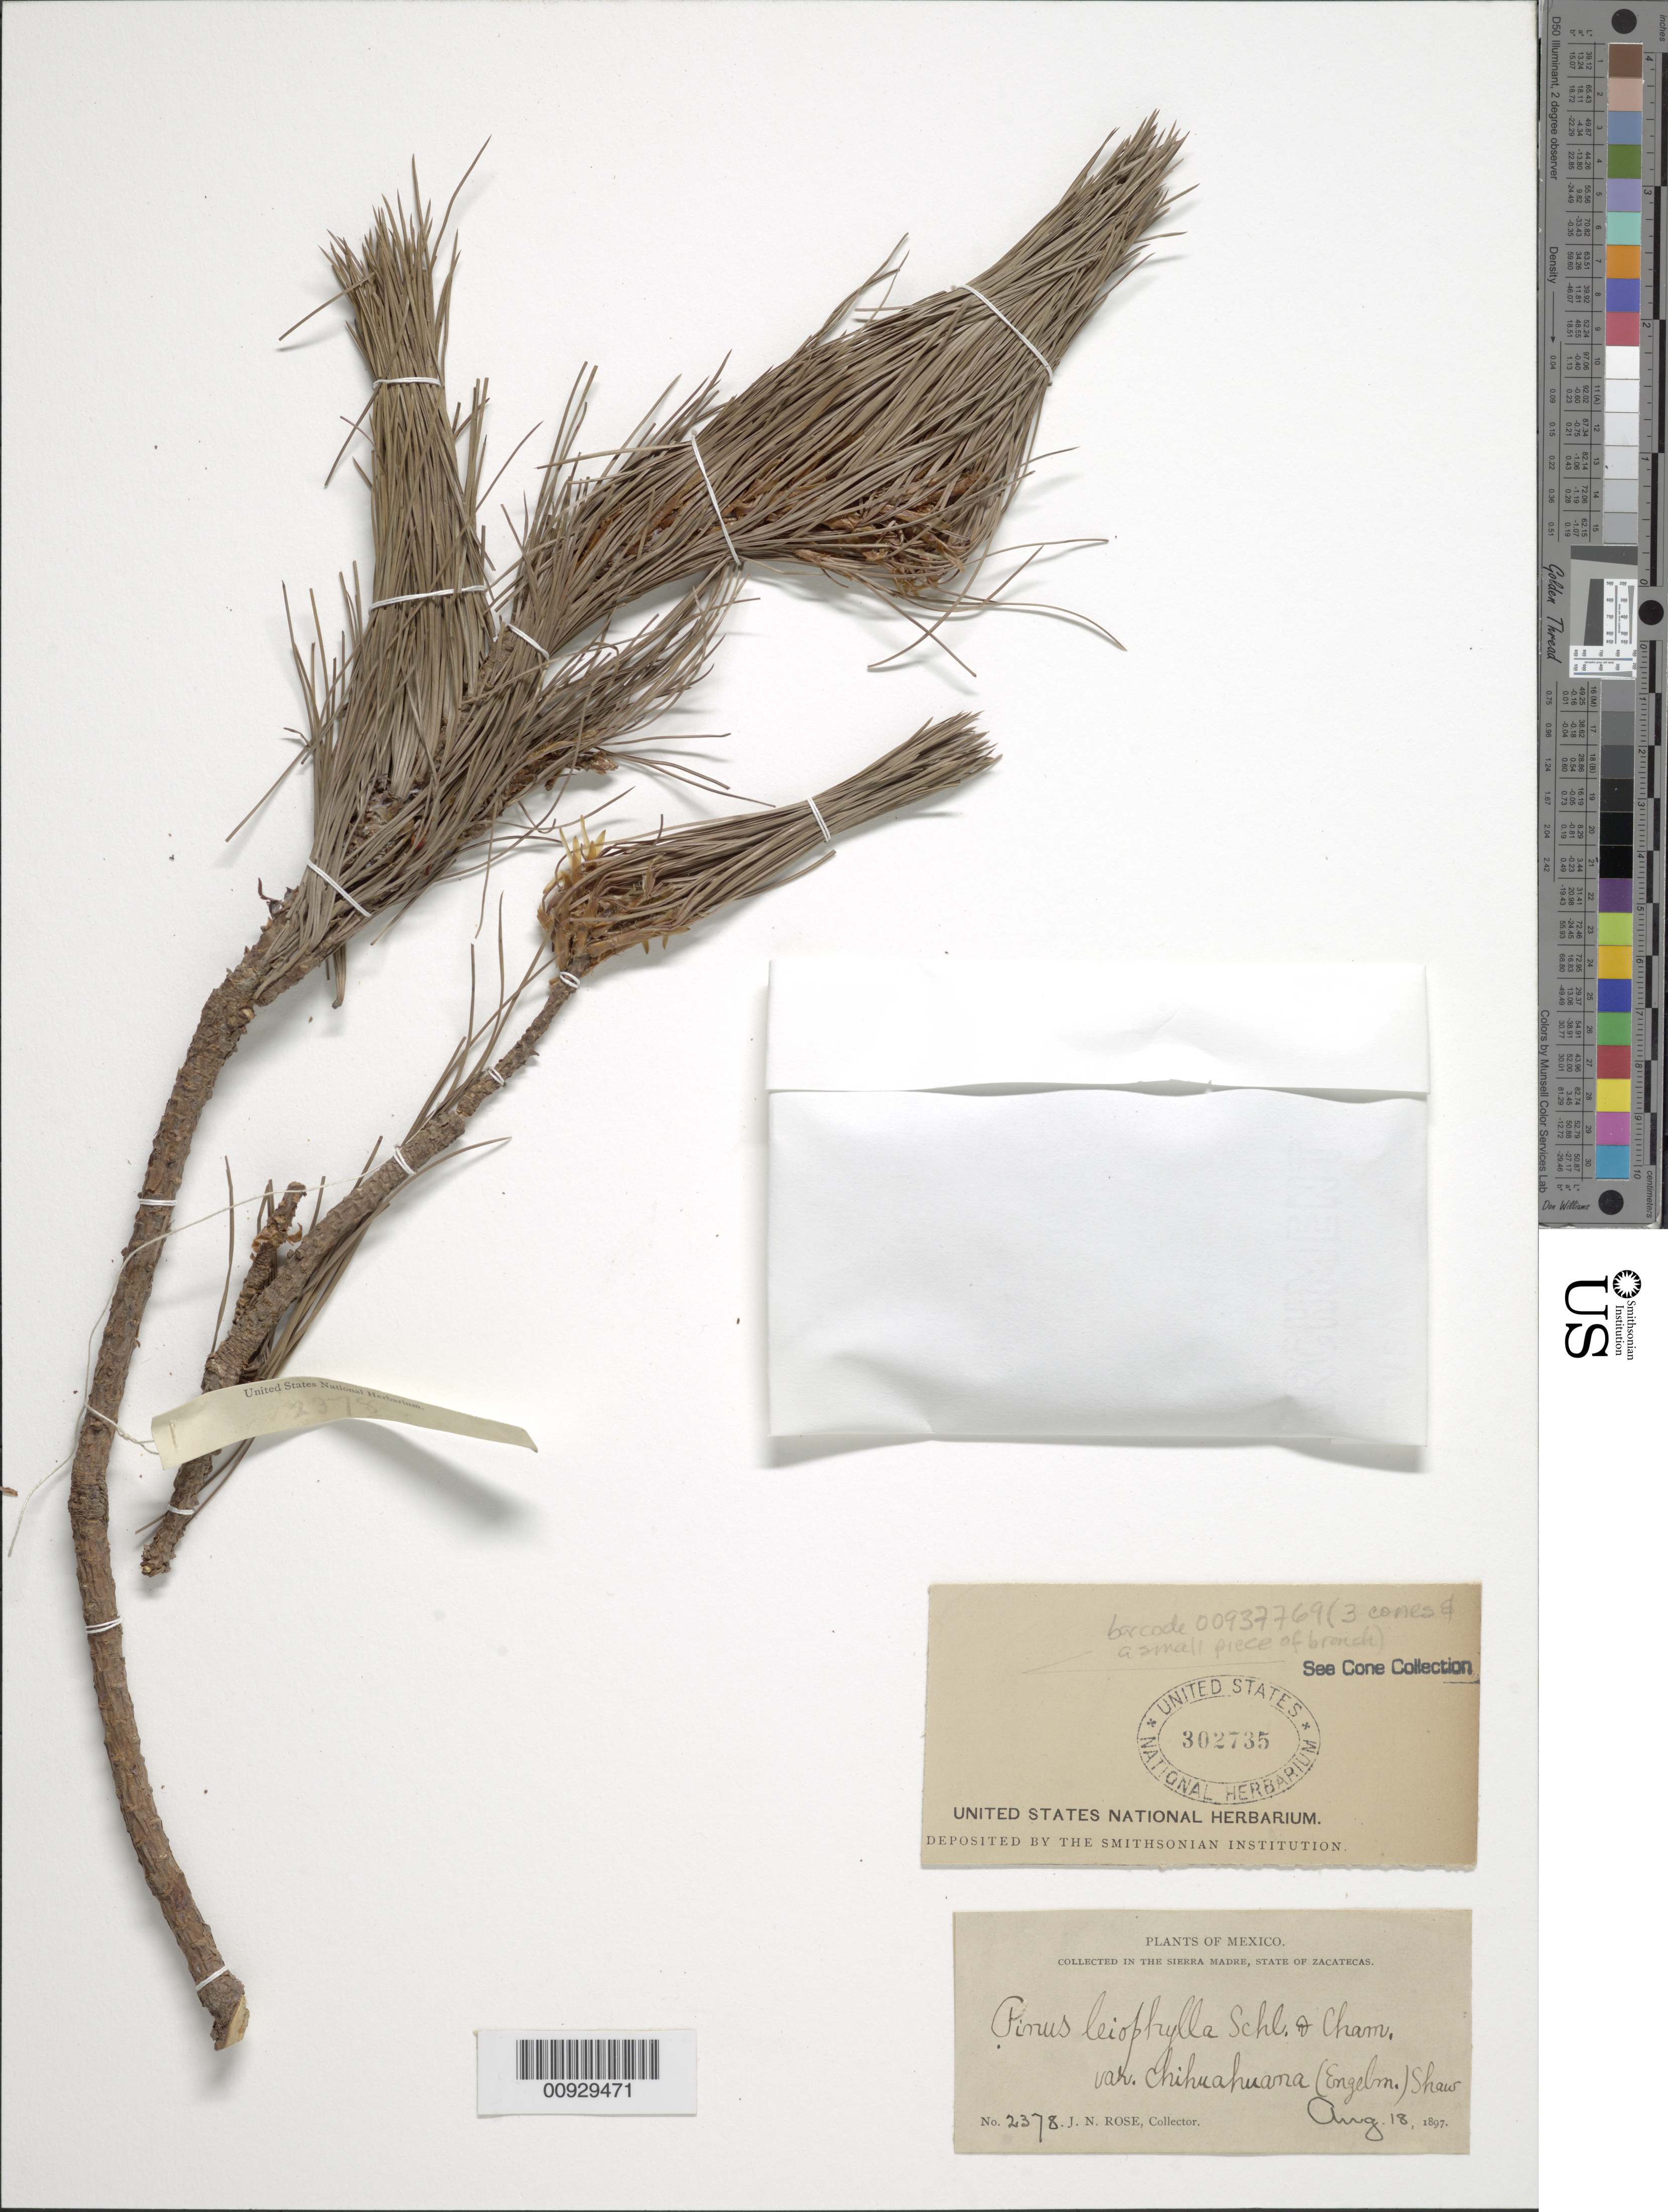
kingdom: Plantae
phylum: Tracheophyta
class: Pinopsida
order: Pinales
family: Pinaceae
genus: Pinus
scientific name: Pinus leiophylla var. chihuahuana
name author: (Engelm.) Shaw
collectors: J. N. Rose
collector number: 2378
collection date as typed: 18 Aug 1897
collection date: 1897-08-18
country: Mexico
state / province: Zacatecas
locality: Sierra Madre.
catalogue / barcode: US 302735